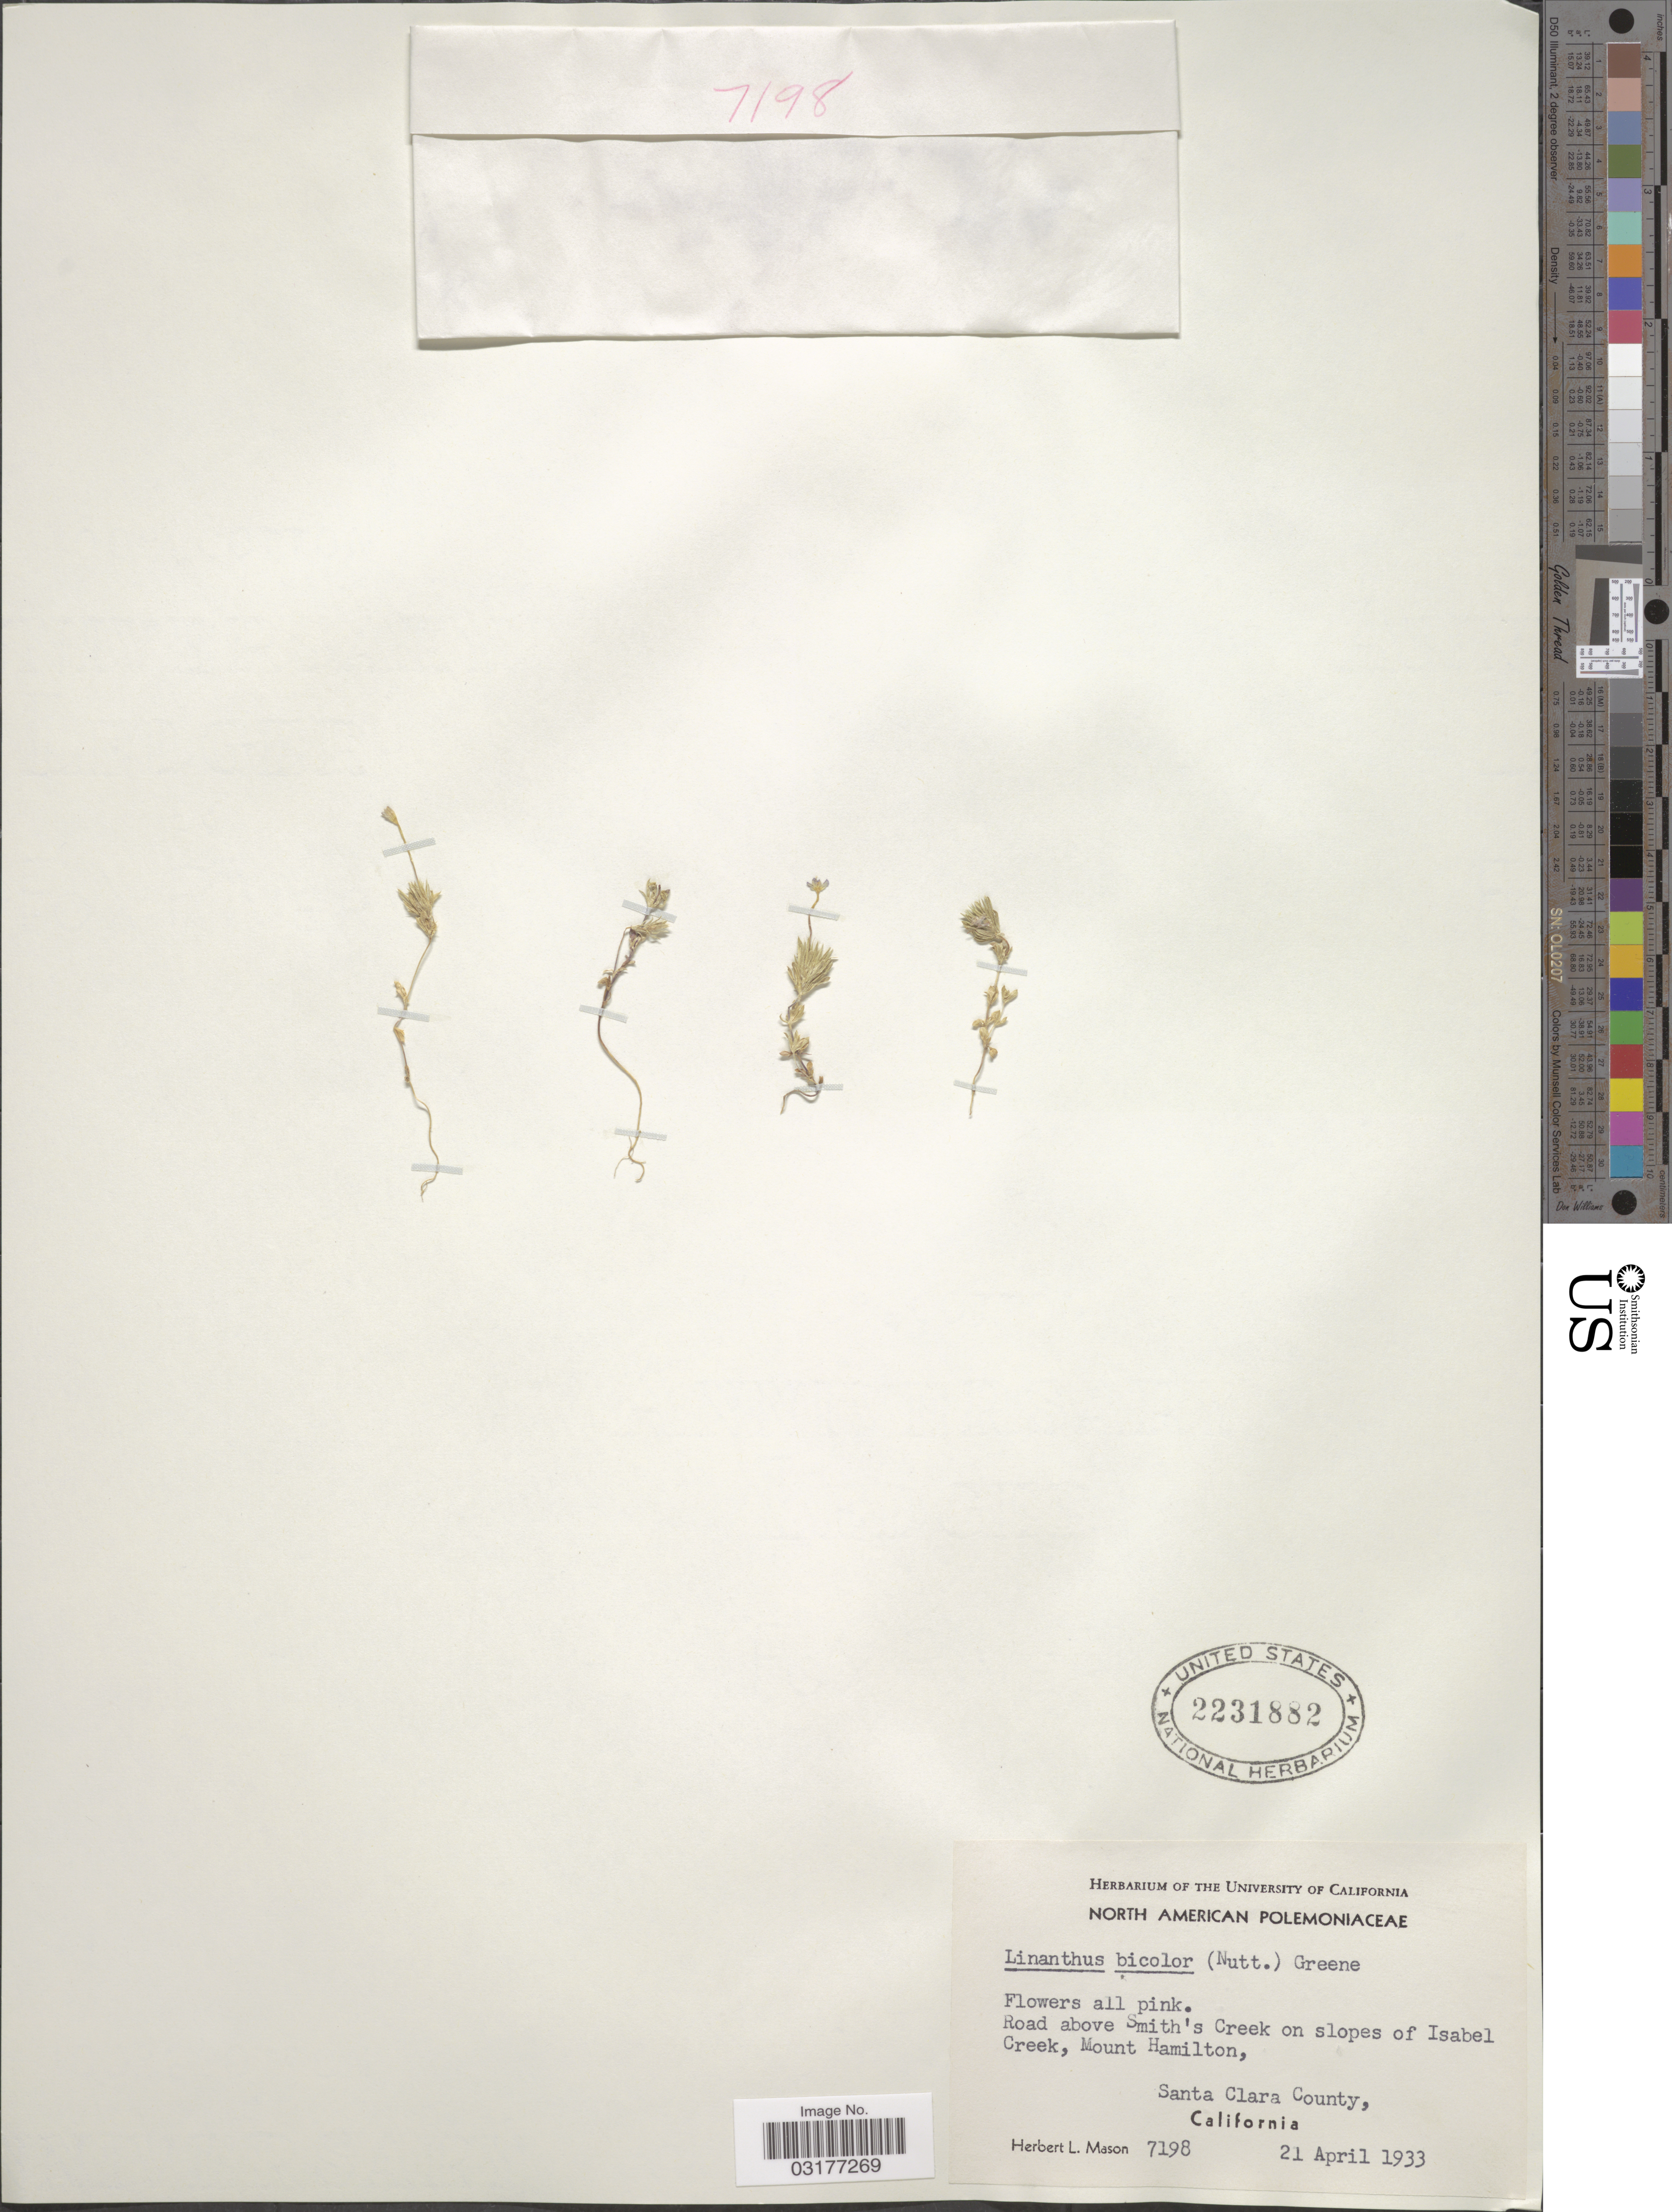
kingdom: Plantae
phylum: Tracheophyta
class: Magnoliopsida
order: Ericales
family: Polemoniaceae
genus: Leptosiphon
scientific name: Leptosiphon bicolor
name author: Nutt.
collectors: H. L. Mason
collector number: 7198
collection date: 1933-04-21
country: United States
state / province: California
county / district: Santa Clara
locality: Road above Smith's Creek on slopes of Isabel Creek, Mount Hamilton, Santa Clara County.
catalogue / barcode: US 2231882